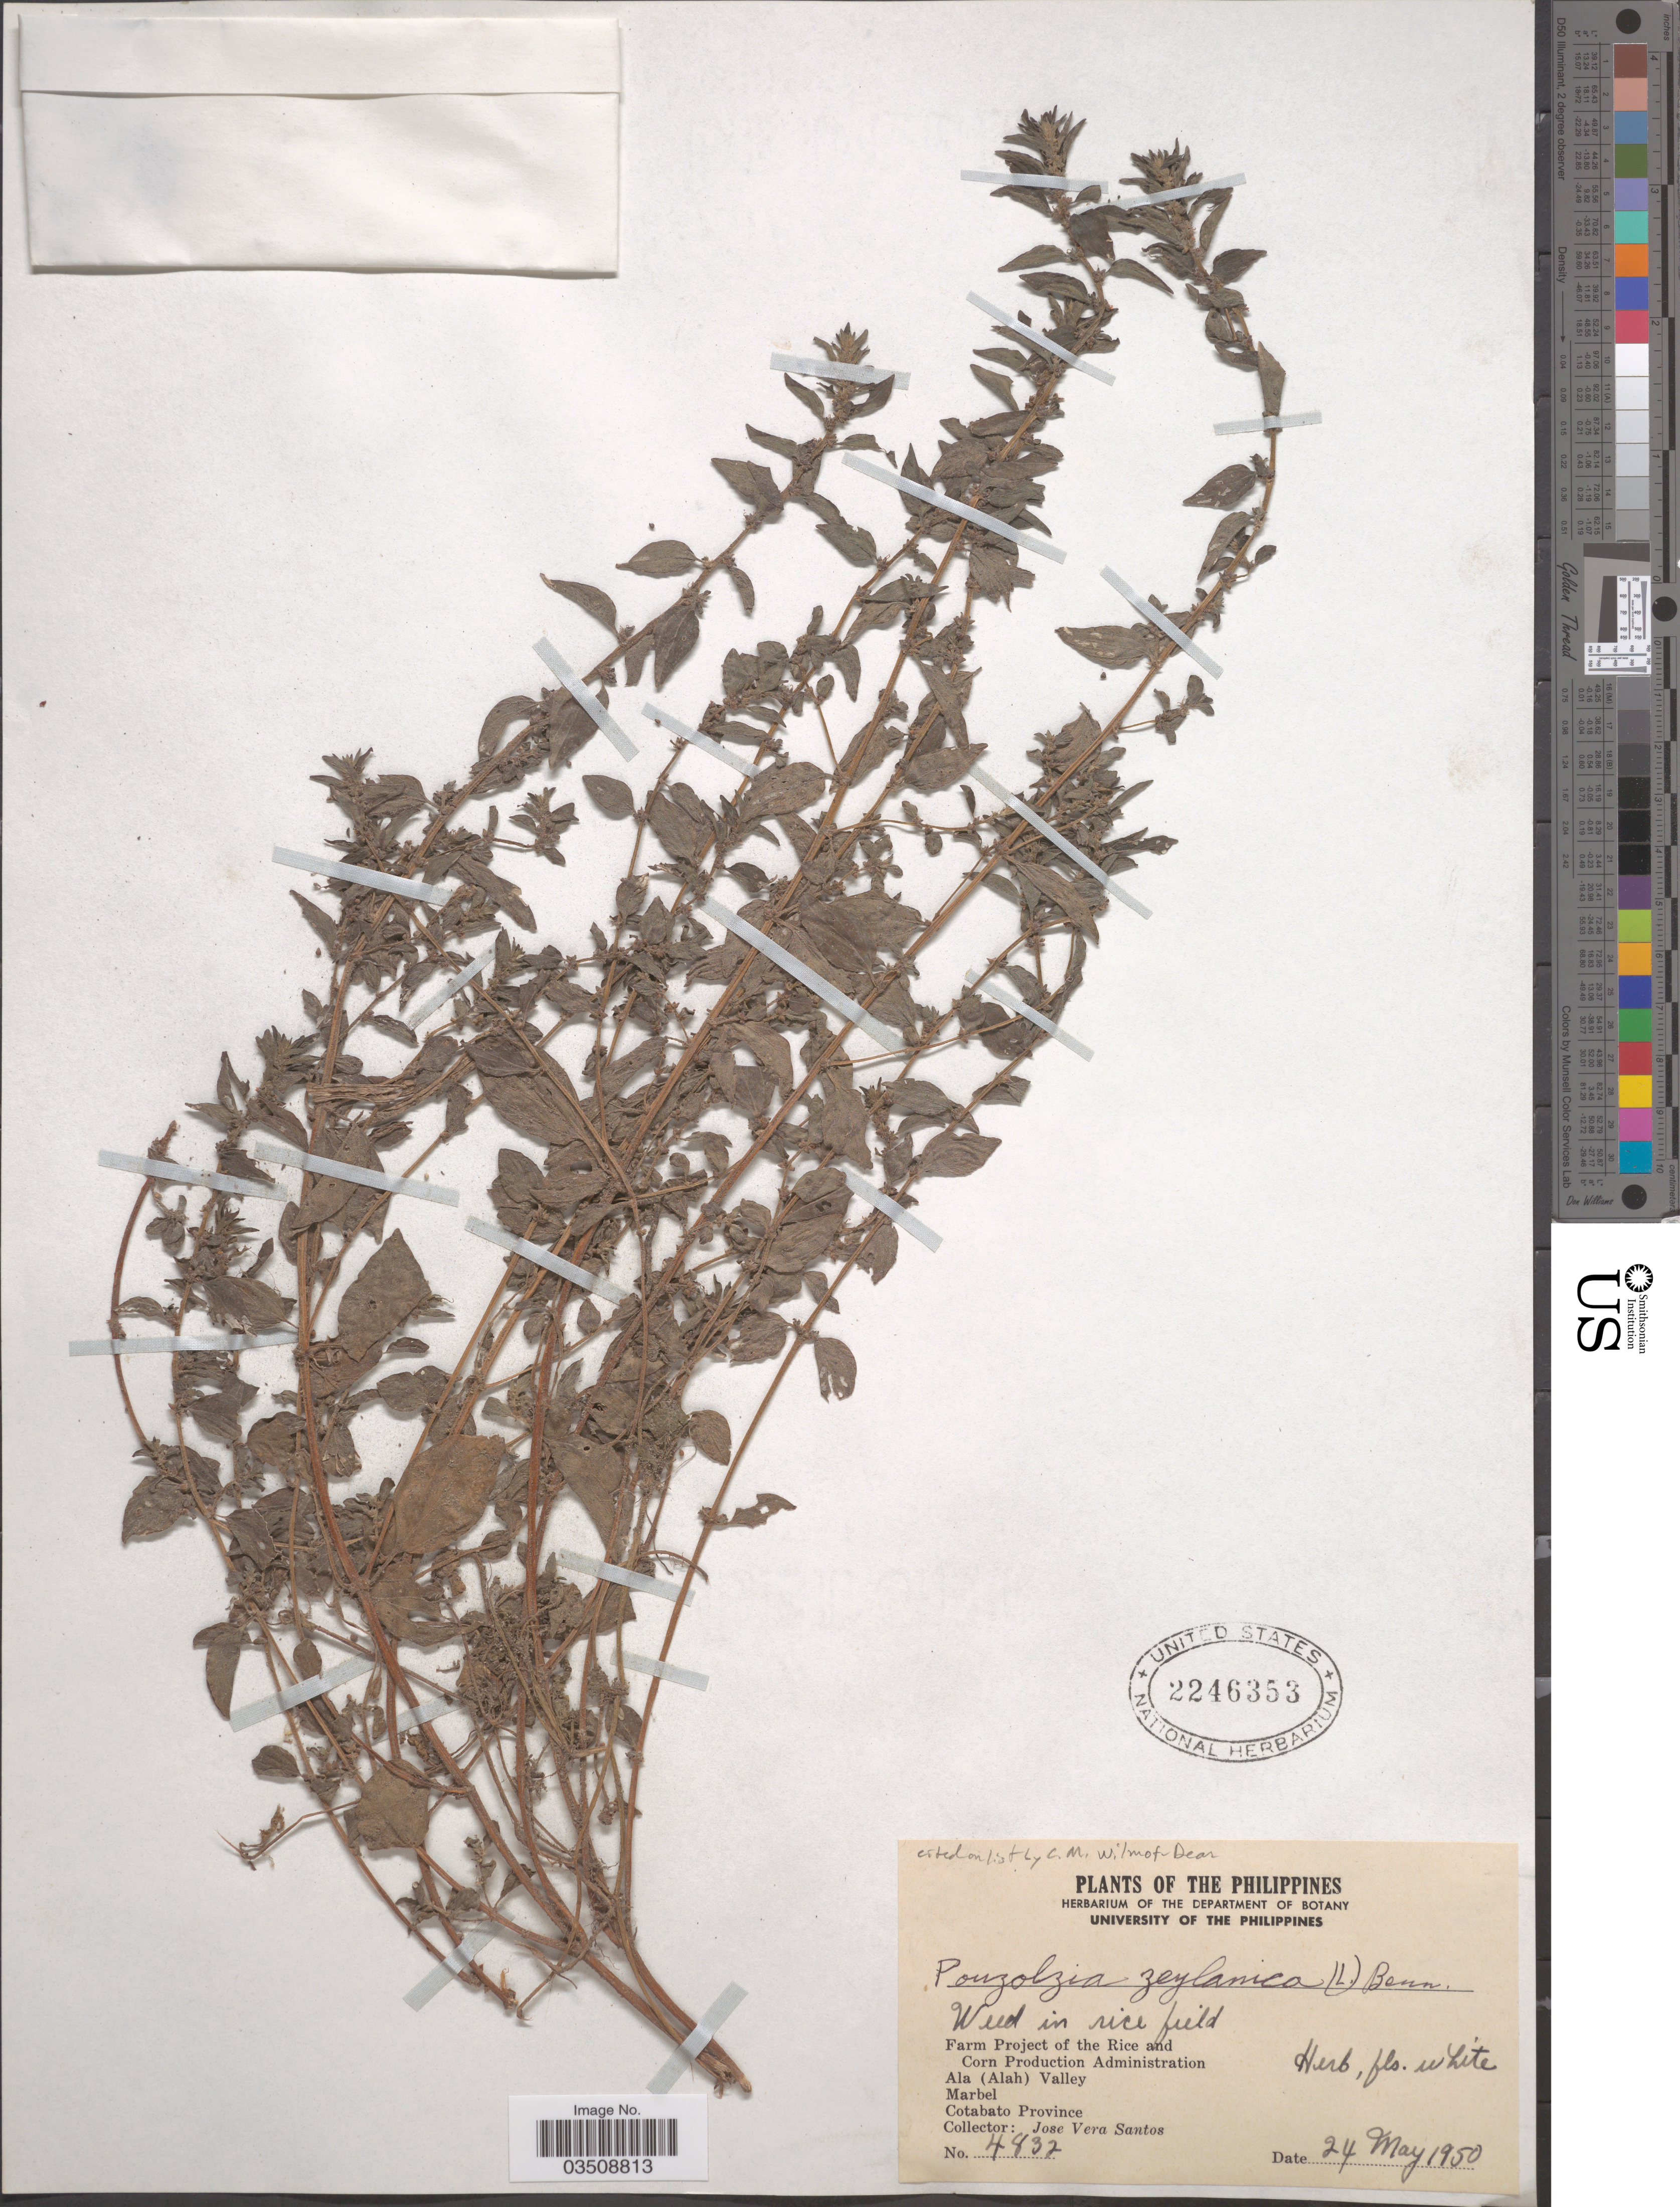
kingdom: Plantae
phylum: Tracheophyta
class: Magnoliopsida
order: Rosales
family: Urticaceae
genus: Pouzolzia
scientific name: Pouzolzia zeylanica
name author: (L.) Benn.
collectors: J. V. Santos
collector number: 4832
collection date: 1950-05-24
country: Philippines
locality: Farm Project of the Rice and Corn Production Administration [unsure placement]. Ala (Alah) Valley. Marbel. Cotabato Province.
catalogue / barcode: US 2246353